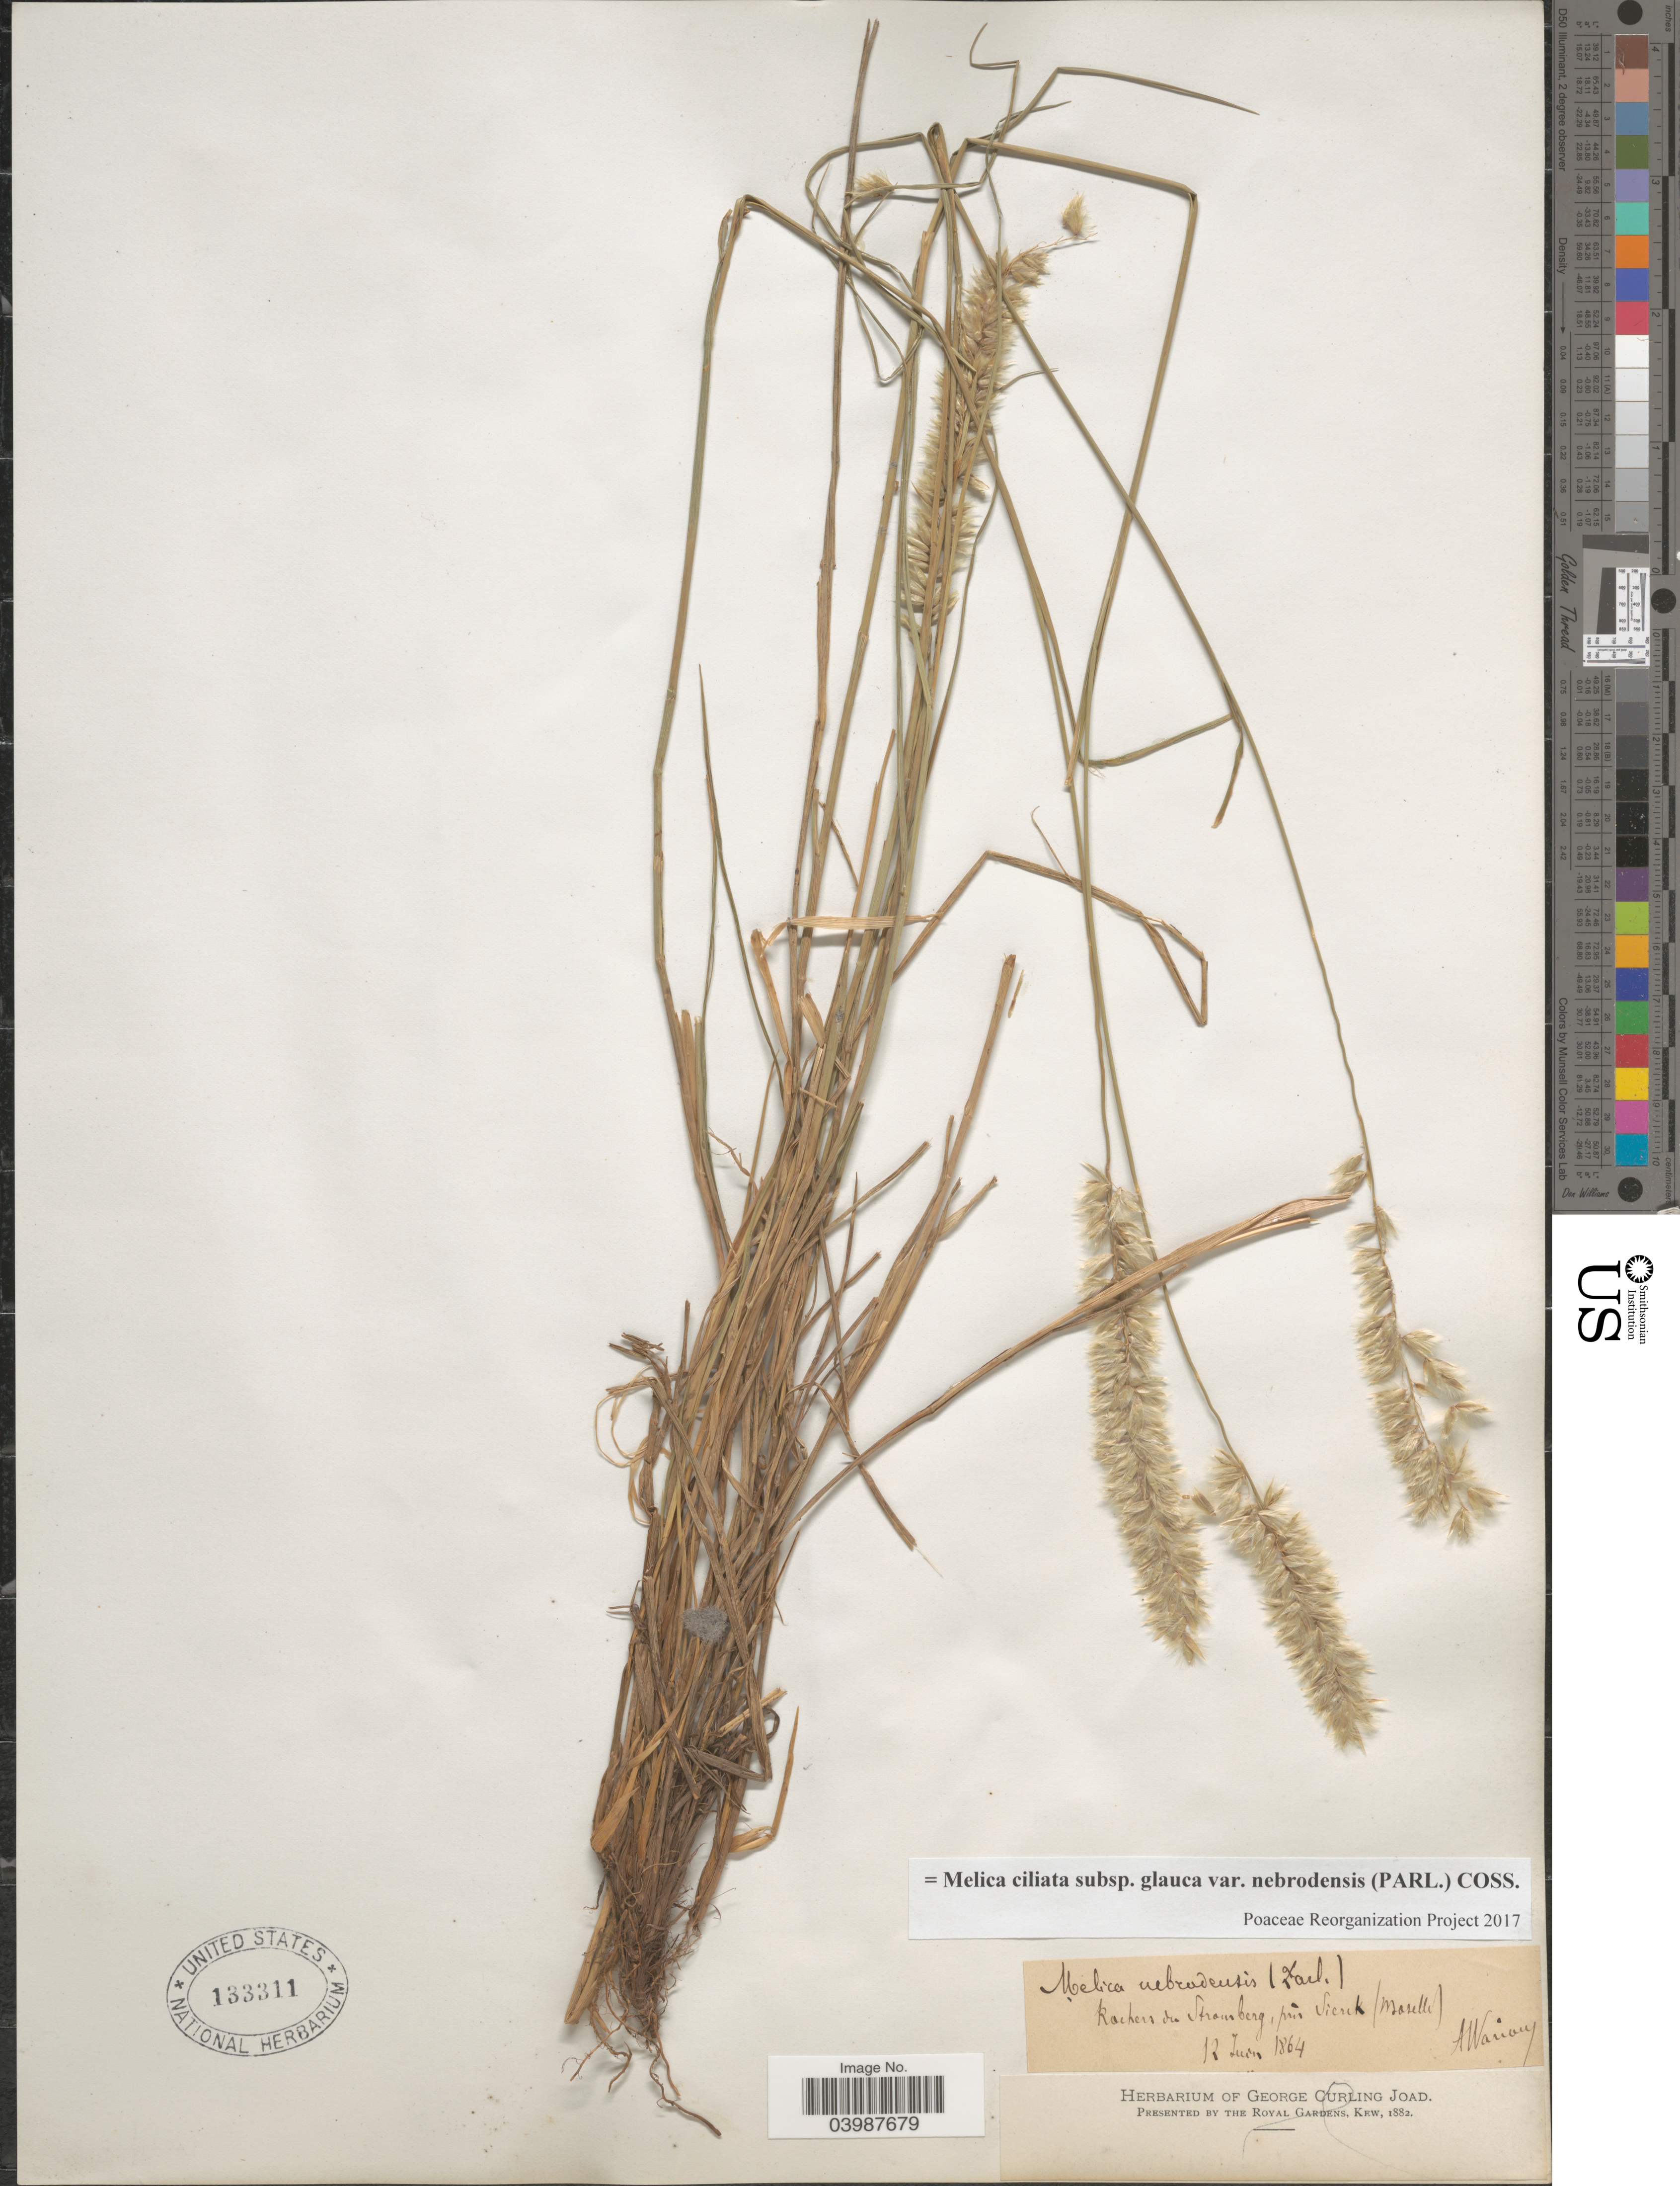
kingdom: Plantae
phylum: Tracheophyta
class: Liliopsida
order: Poales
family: Poaceae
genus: Melica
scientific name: Melica ciliata subsp. glauca var. nebrodensis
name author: (Parl.) Coss.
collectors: A. Warion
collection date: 1864-06-12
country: France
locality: Rochers du Stonsberg, près Sierck (Moselle).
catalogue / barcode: US 133311